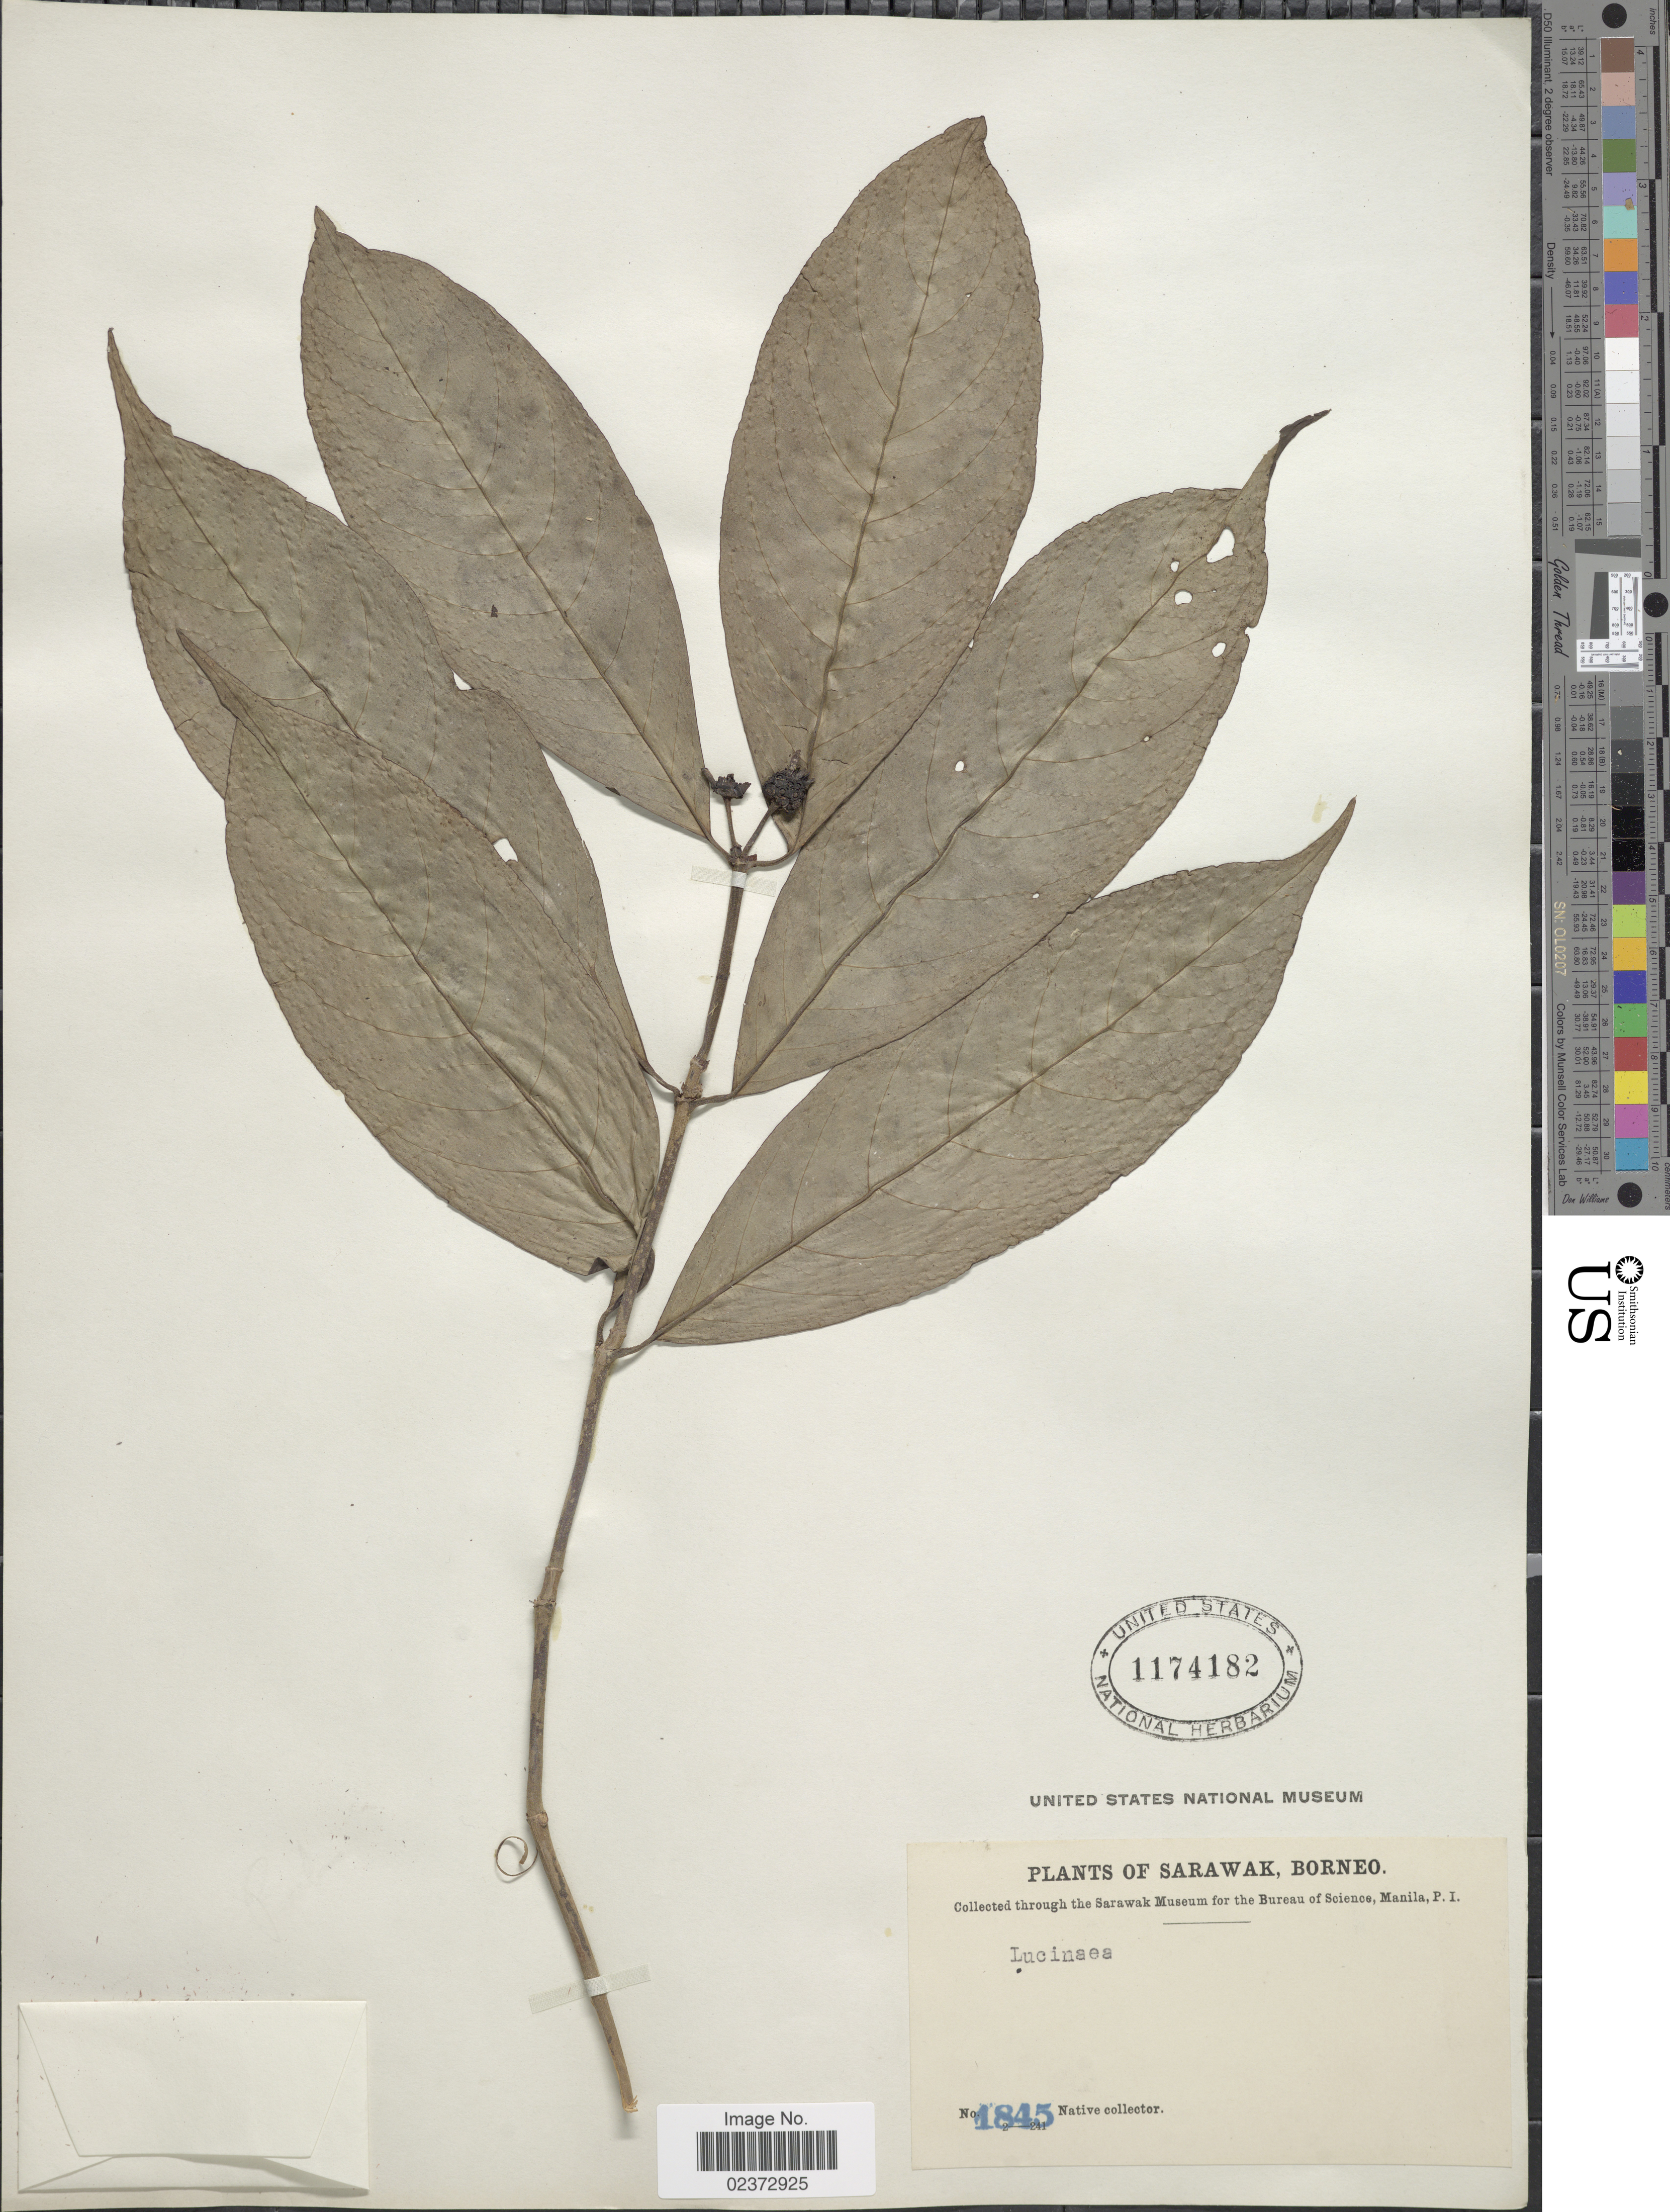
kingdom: Plantae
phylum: Tracheophyta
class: Magnoliopsida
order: Gentianales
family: Rubiaceae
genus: Schradera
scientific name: Schradera sp.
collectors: Native collector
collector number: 1845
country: Malaysia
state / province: Sarawak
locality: Borneo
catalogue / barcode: US 1174182